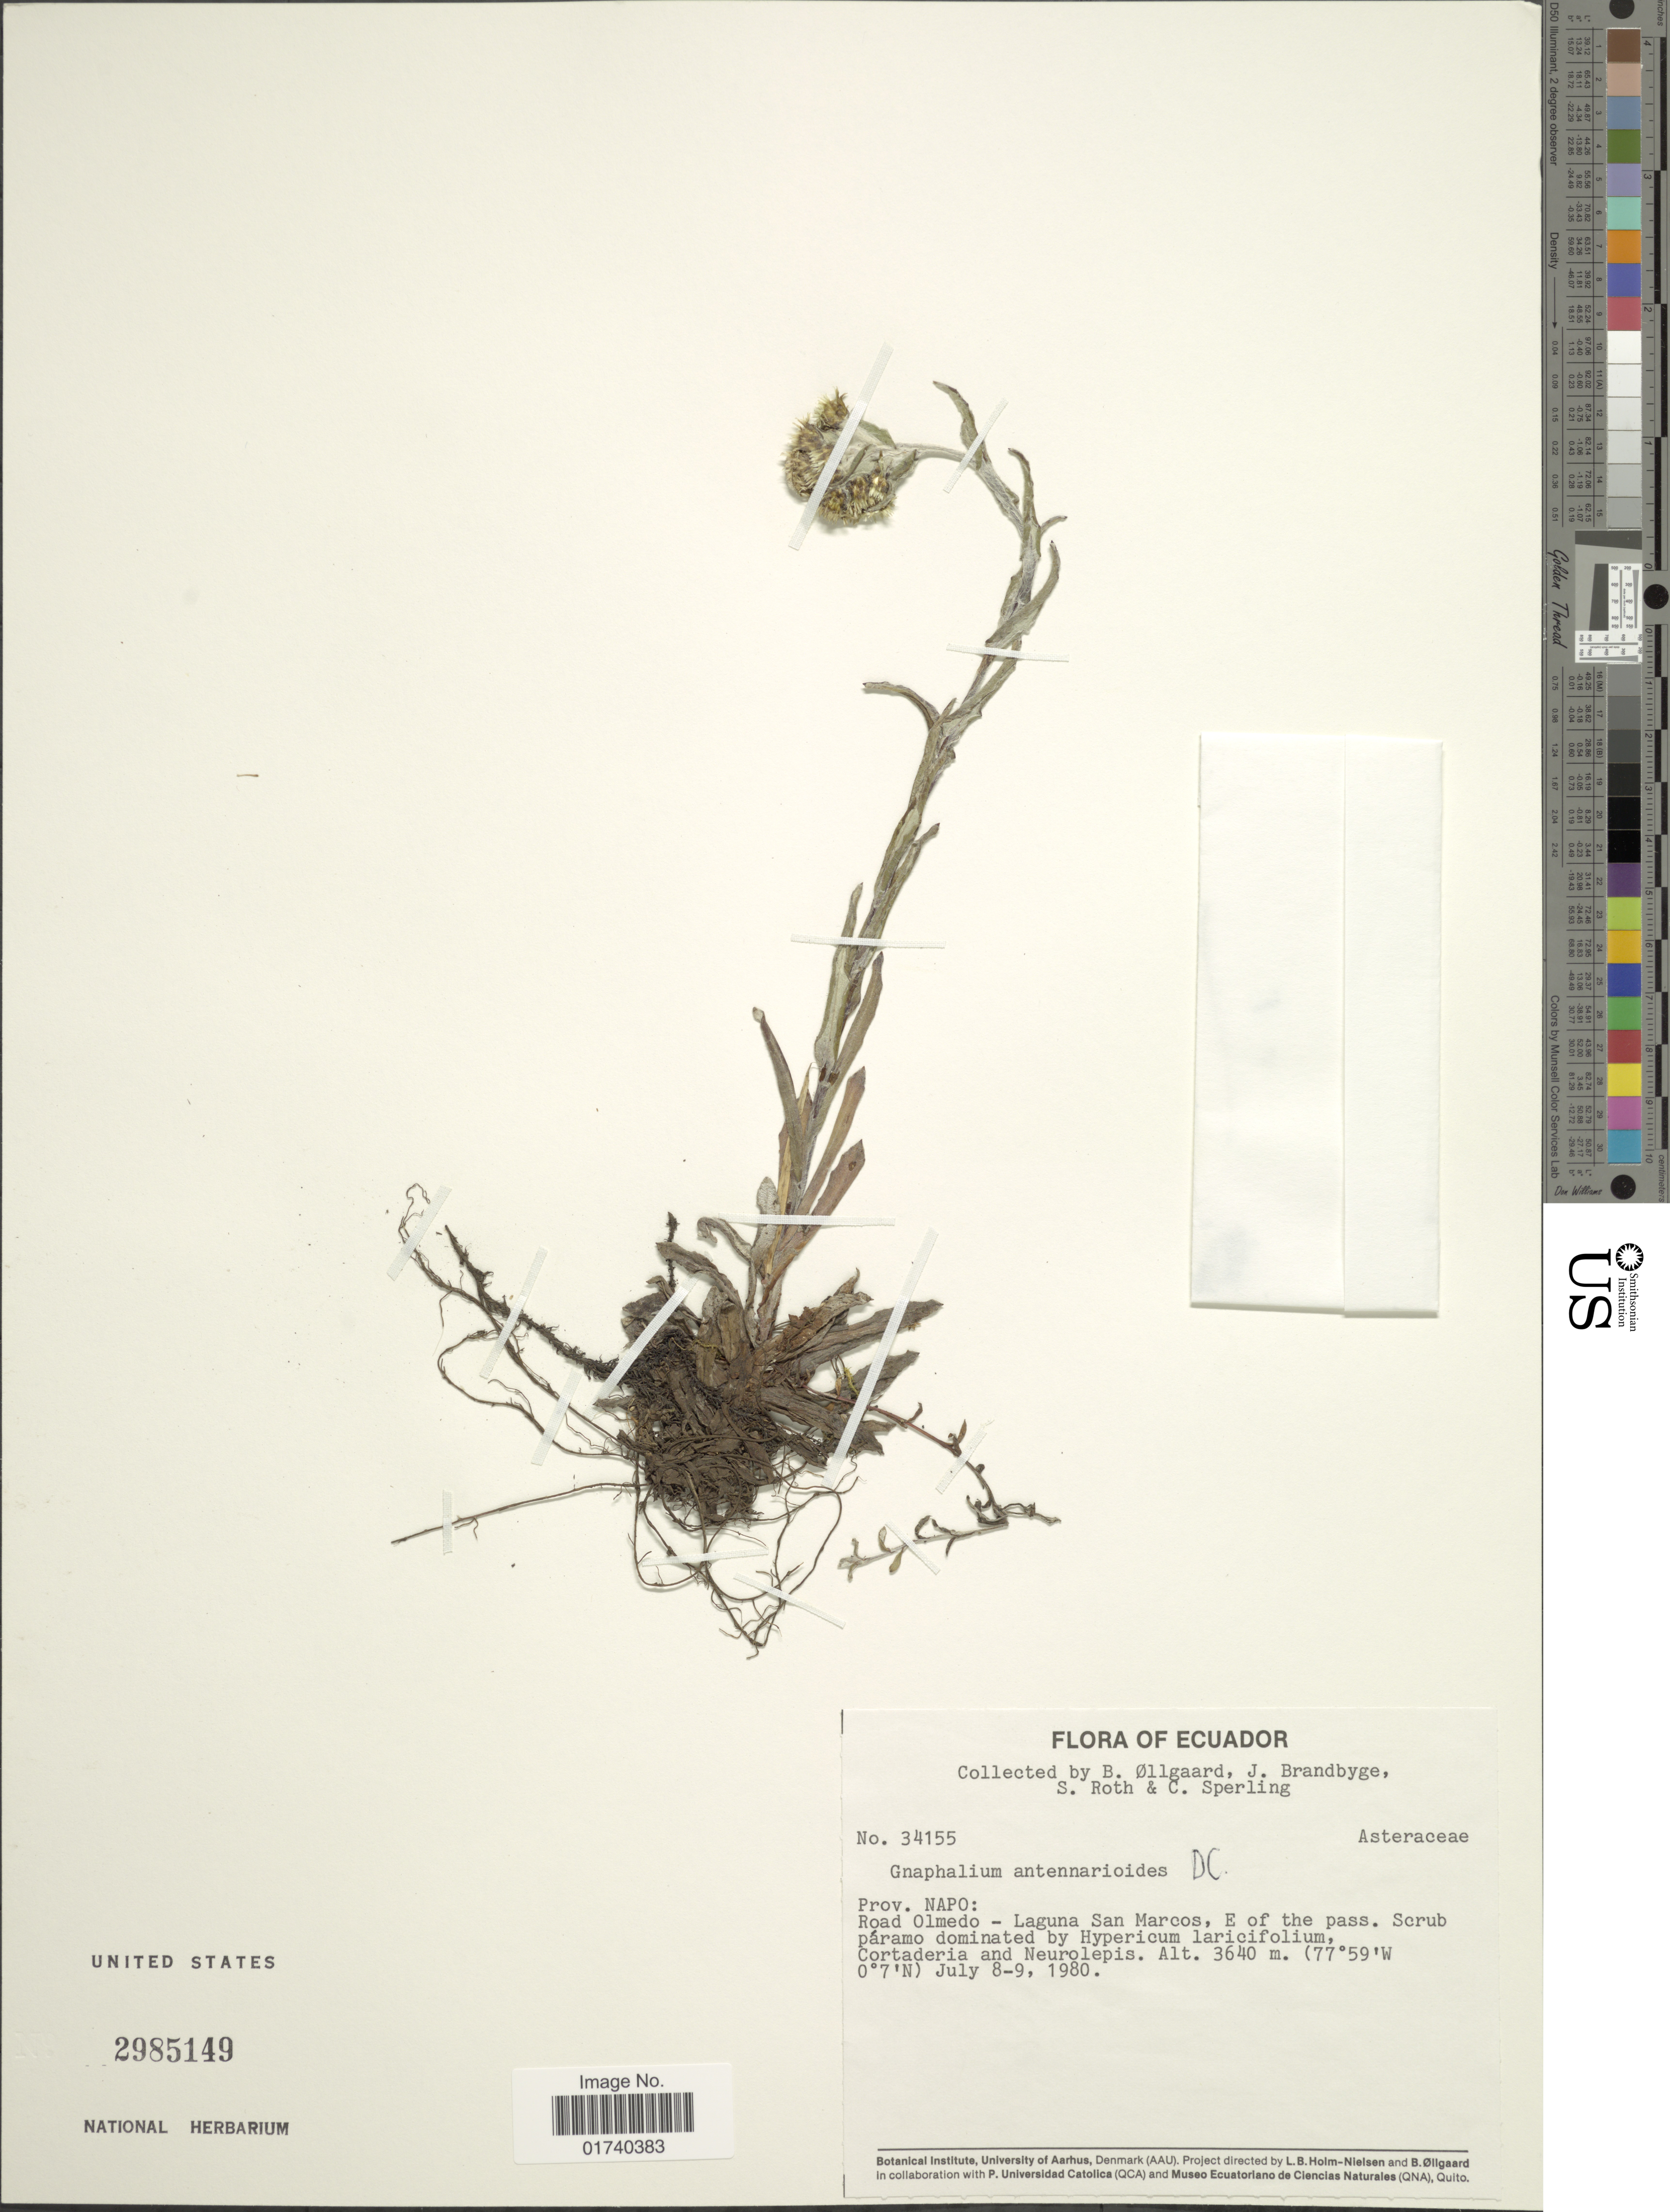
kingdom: Plantae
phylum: Tracheophyta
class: Magnoliopsida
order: Asterales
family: Asteraceae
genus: Chryselium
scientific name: Chryselium gnaphalioides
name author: (Kunth) Urtubey & S.E. Freire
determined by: Nesom, Guy L.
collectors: B. Øllgaard, J. Brandbyge, S. Roth & C. Sperling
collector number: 34155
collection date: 1980-07-08/1980-07-09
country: Ecuador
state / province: Napo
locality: Prov. Napo, Road Olmedo - Laguna San Marcos, E of the pass.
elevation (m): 3640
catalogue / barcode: US 2985149